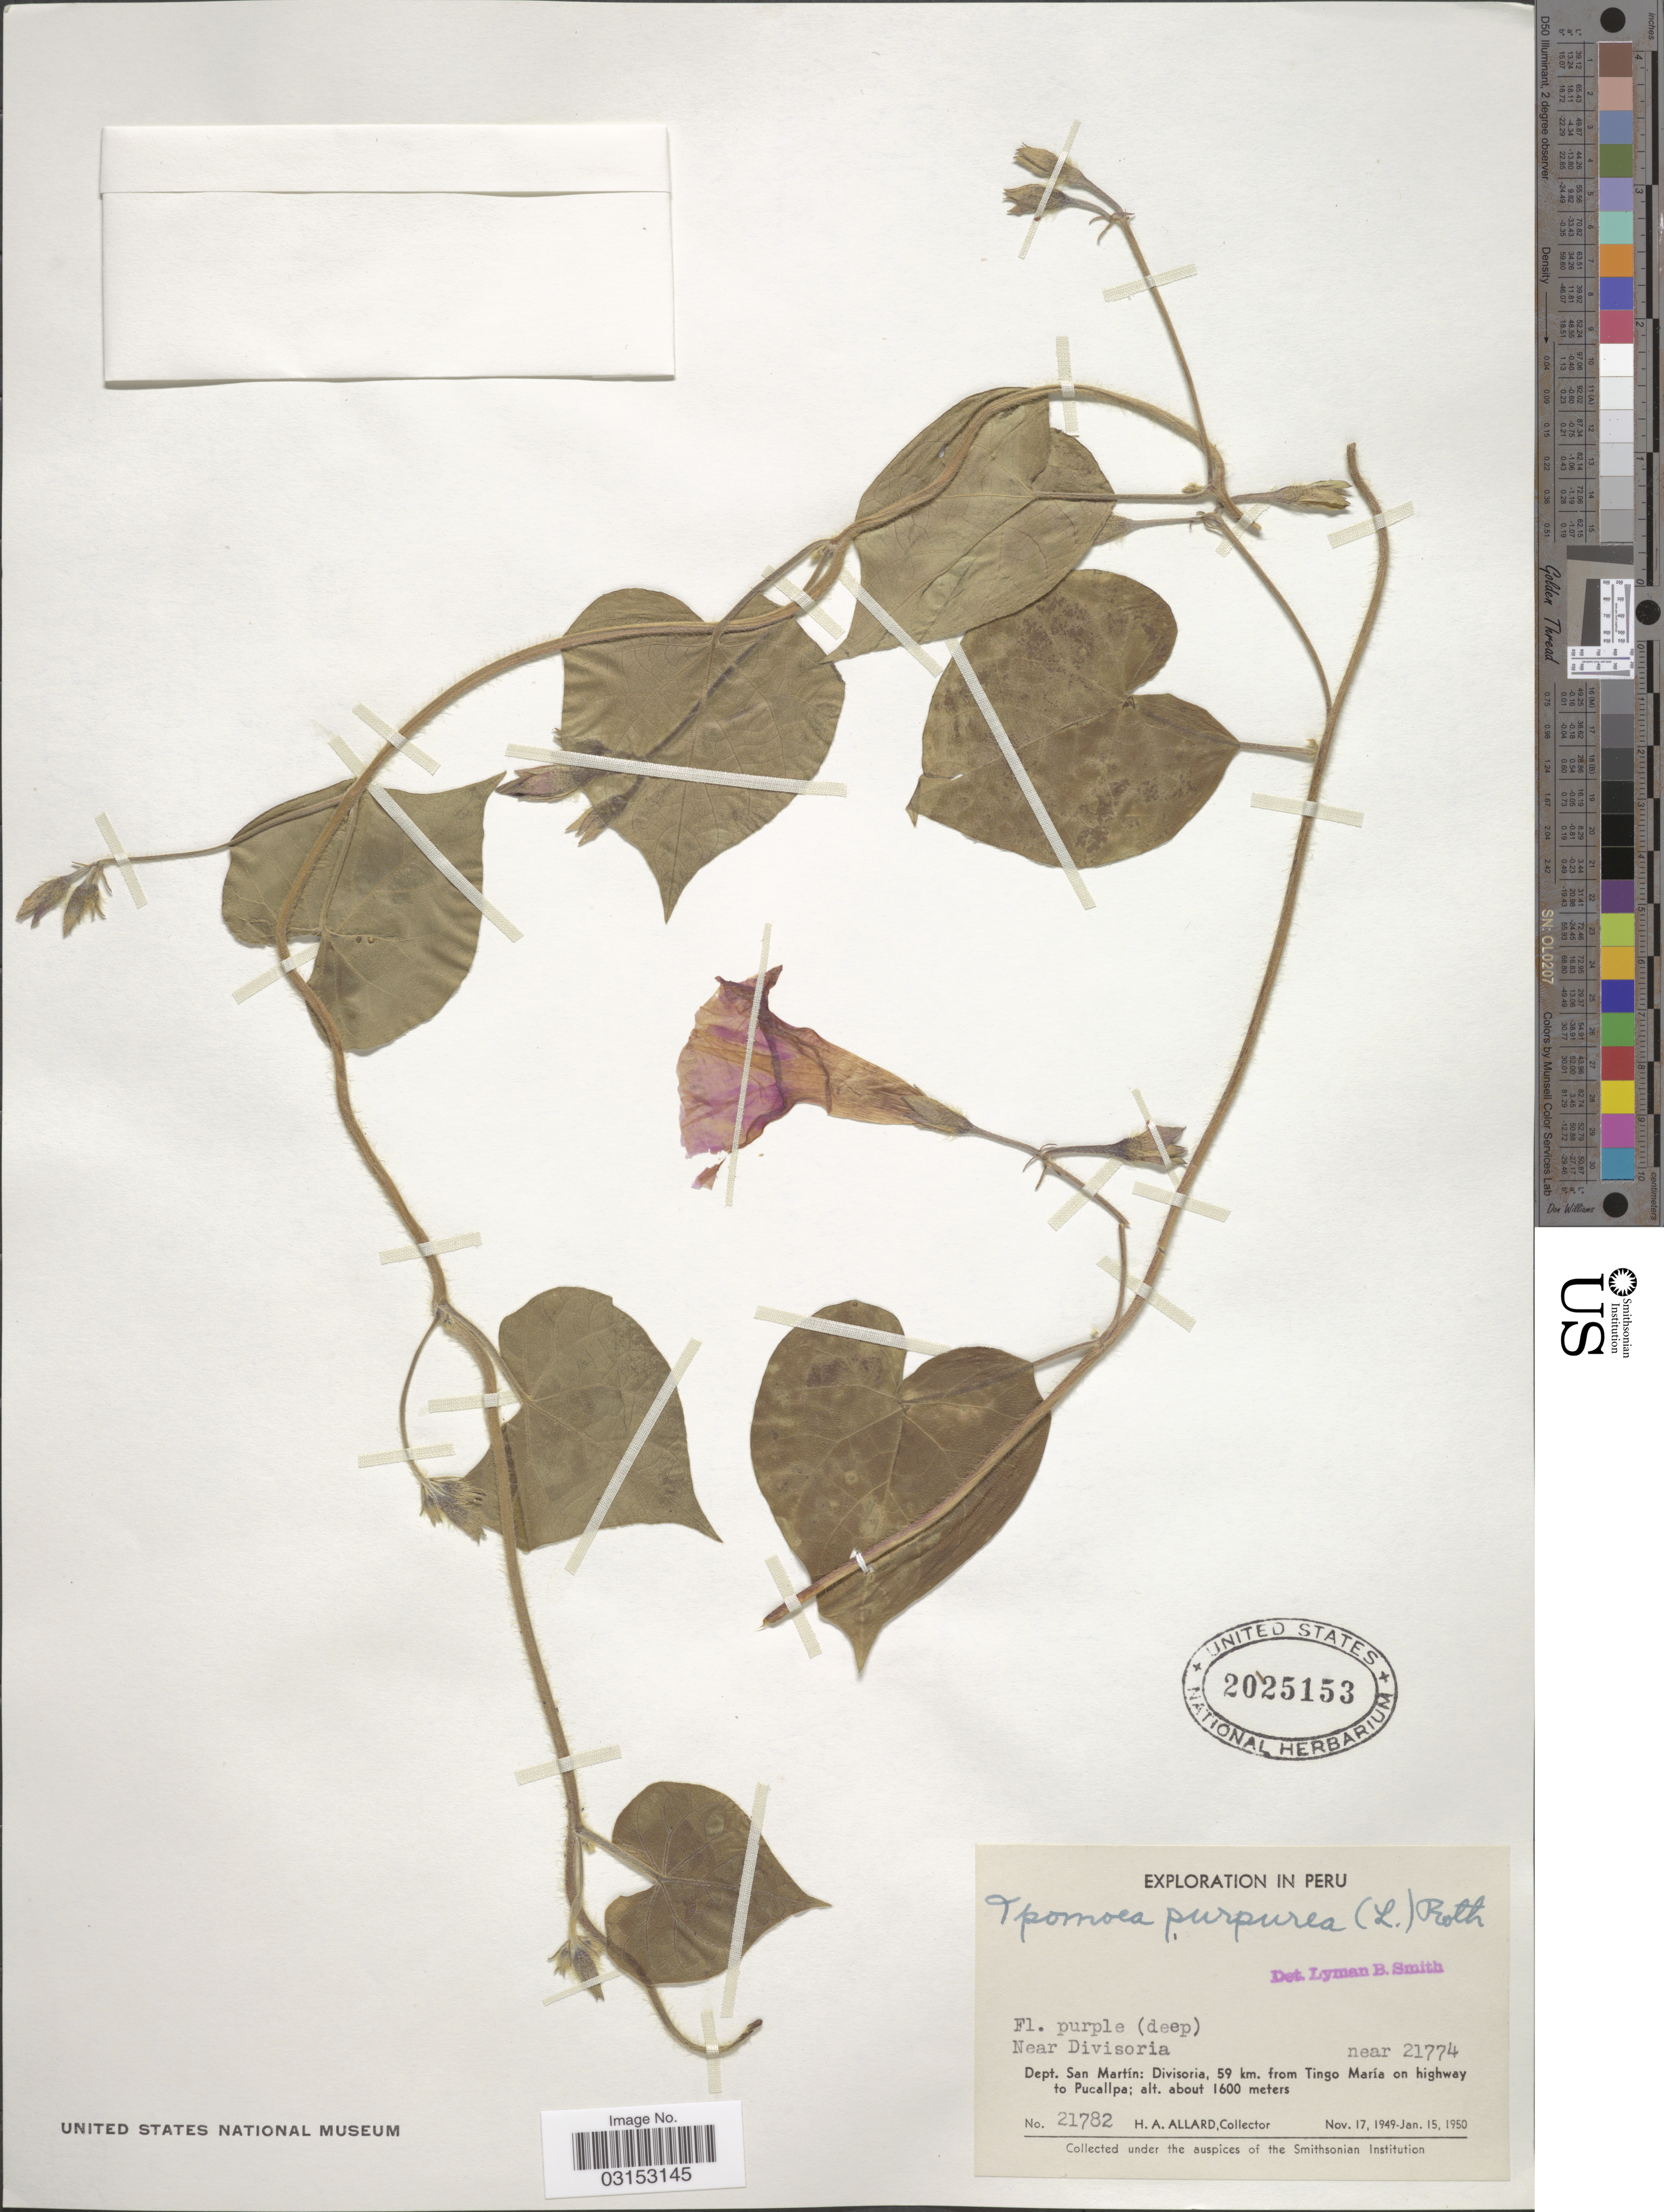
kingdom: Plantae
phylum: Tracheophyta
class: Magnoliopsida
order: Solanales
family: Convolvulaceae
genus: Ipomoea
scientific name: Ipomoea purpurea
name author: (L.) Roth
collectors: H. A. Allard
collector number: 21782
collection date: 1949-11-17/1950-01-15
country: Peru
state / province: San Martín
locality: Near Divisoria near 21774, Dept. San Martín: Divisoria, 59 km. from Tingo María on highway to Pucallpa.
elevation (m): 1600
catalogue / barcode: US 2025153